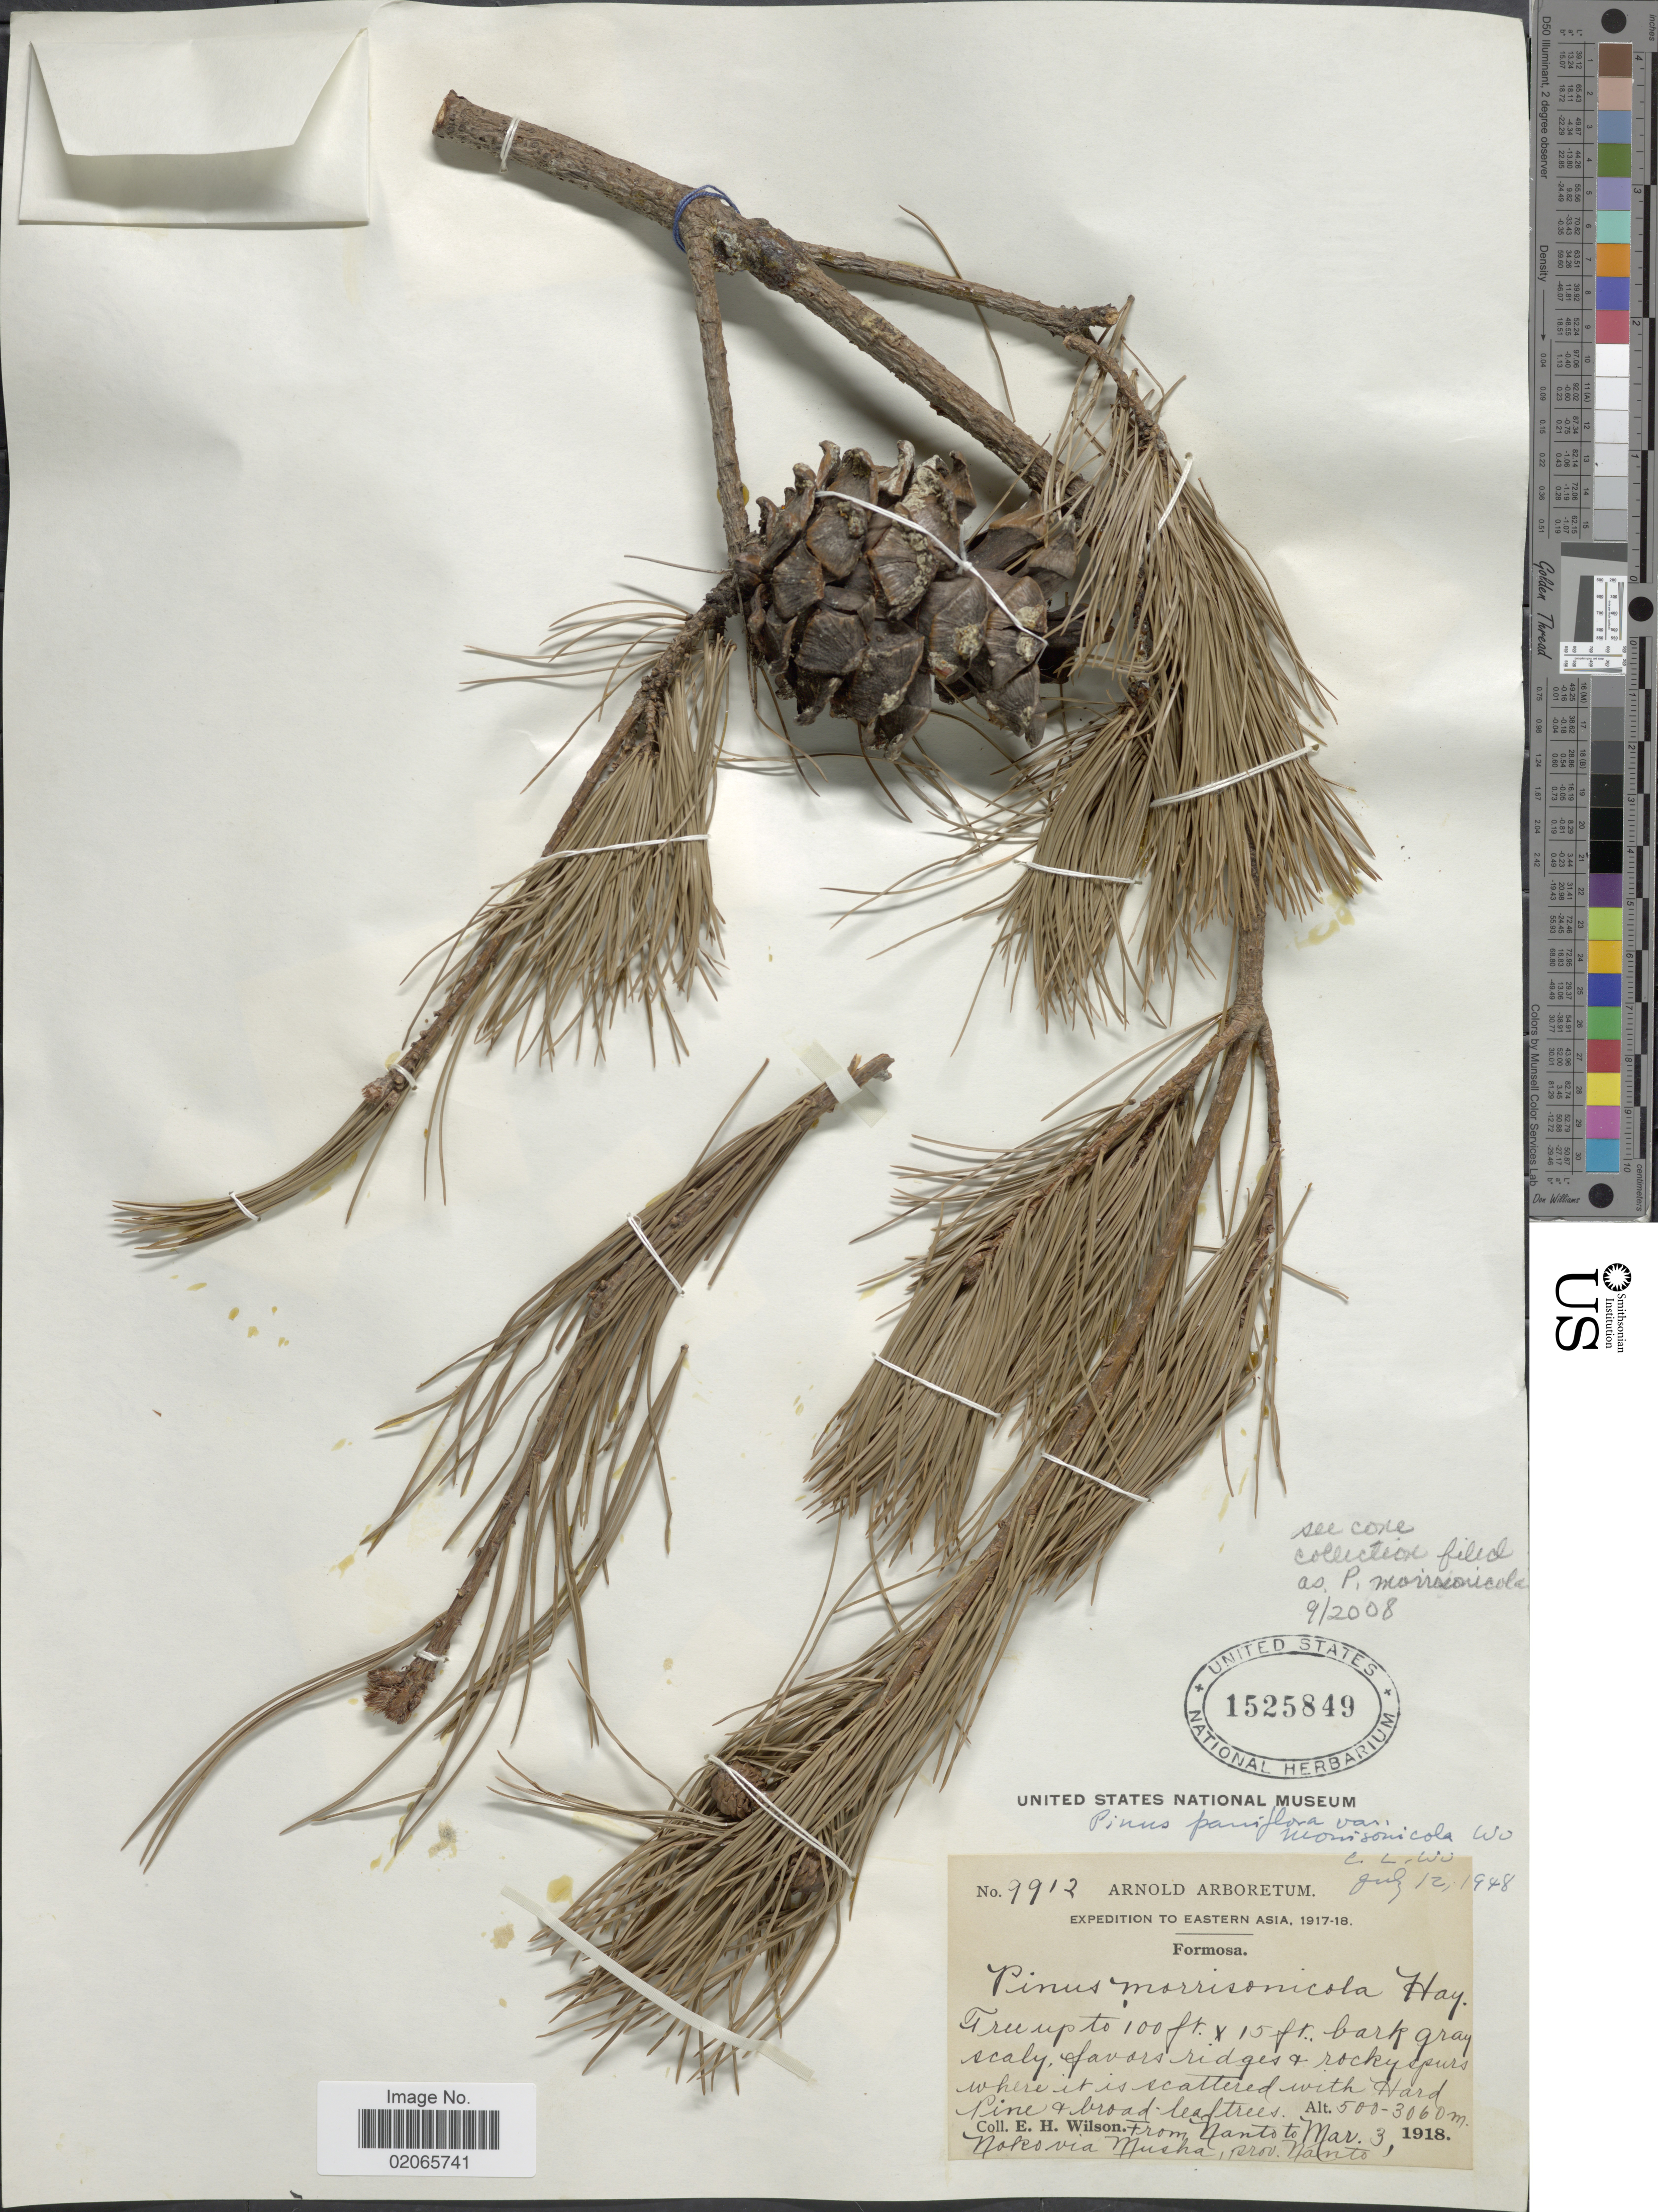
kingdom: Plantae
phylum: Tracheophyta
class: Pinopsida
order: Pinales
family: Pinaceae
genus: Pinus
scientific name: Pinus parviflora var. morrisonicola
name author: (Hayata) C.L. Wu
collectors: E. Wilson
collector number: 9912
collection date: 1918-03-03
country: Taiwan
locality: Formosa, From Nanto to Nokovia Musha, prov. Nanto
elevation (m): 500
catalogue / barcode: US 1525849